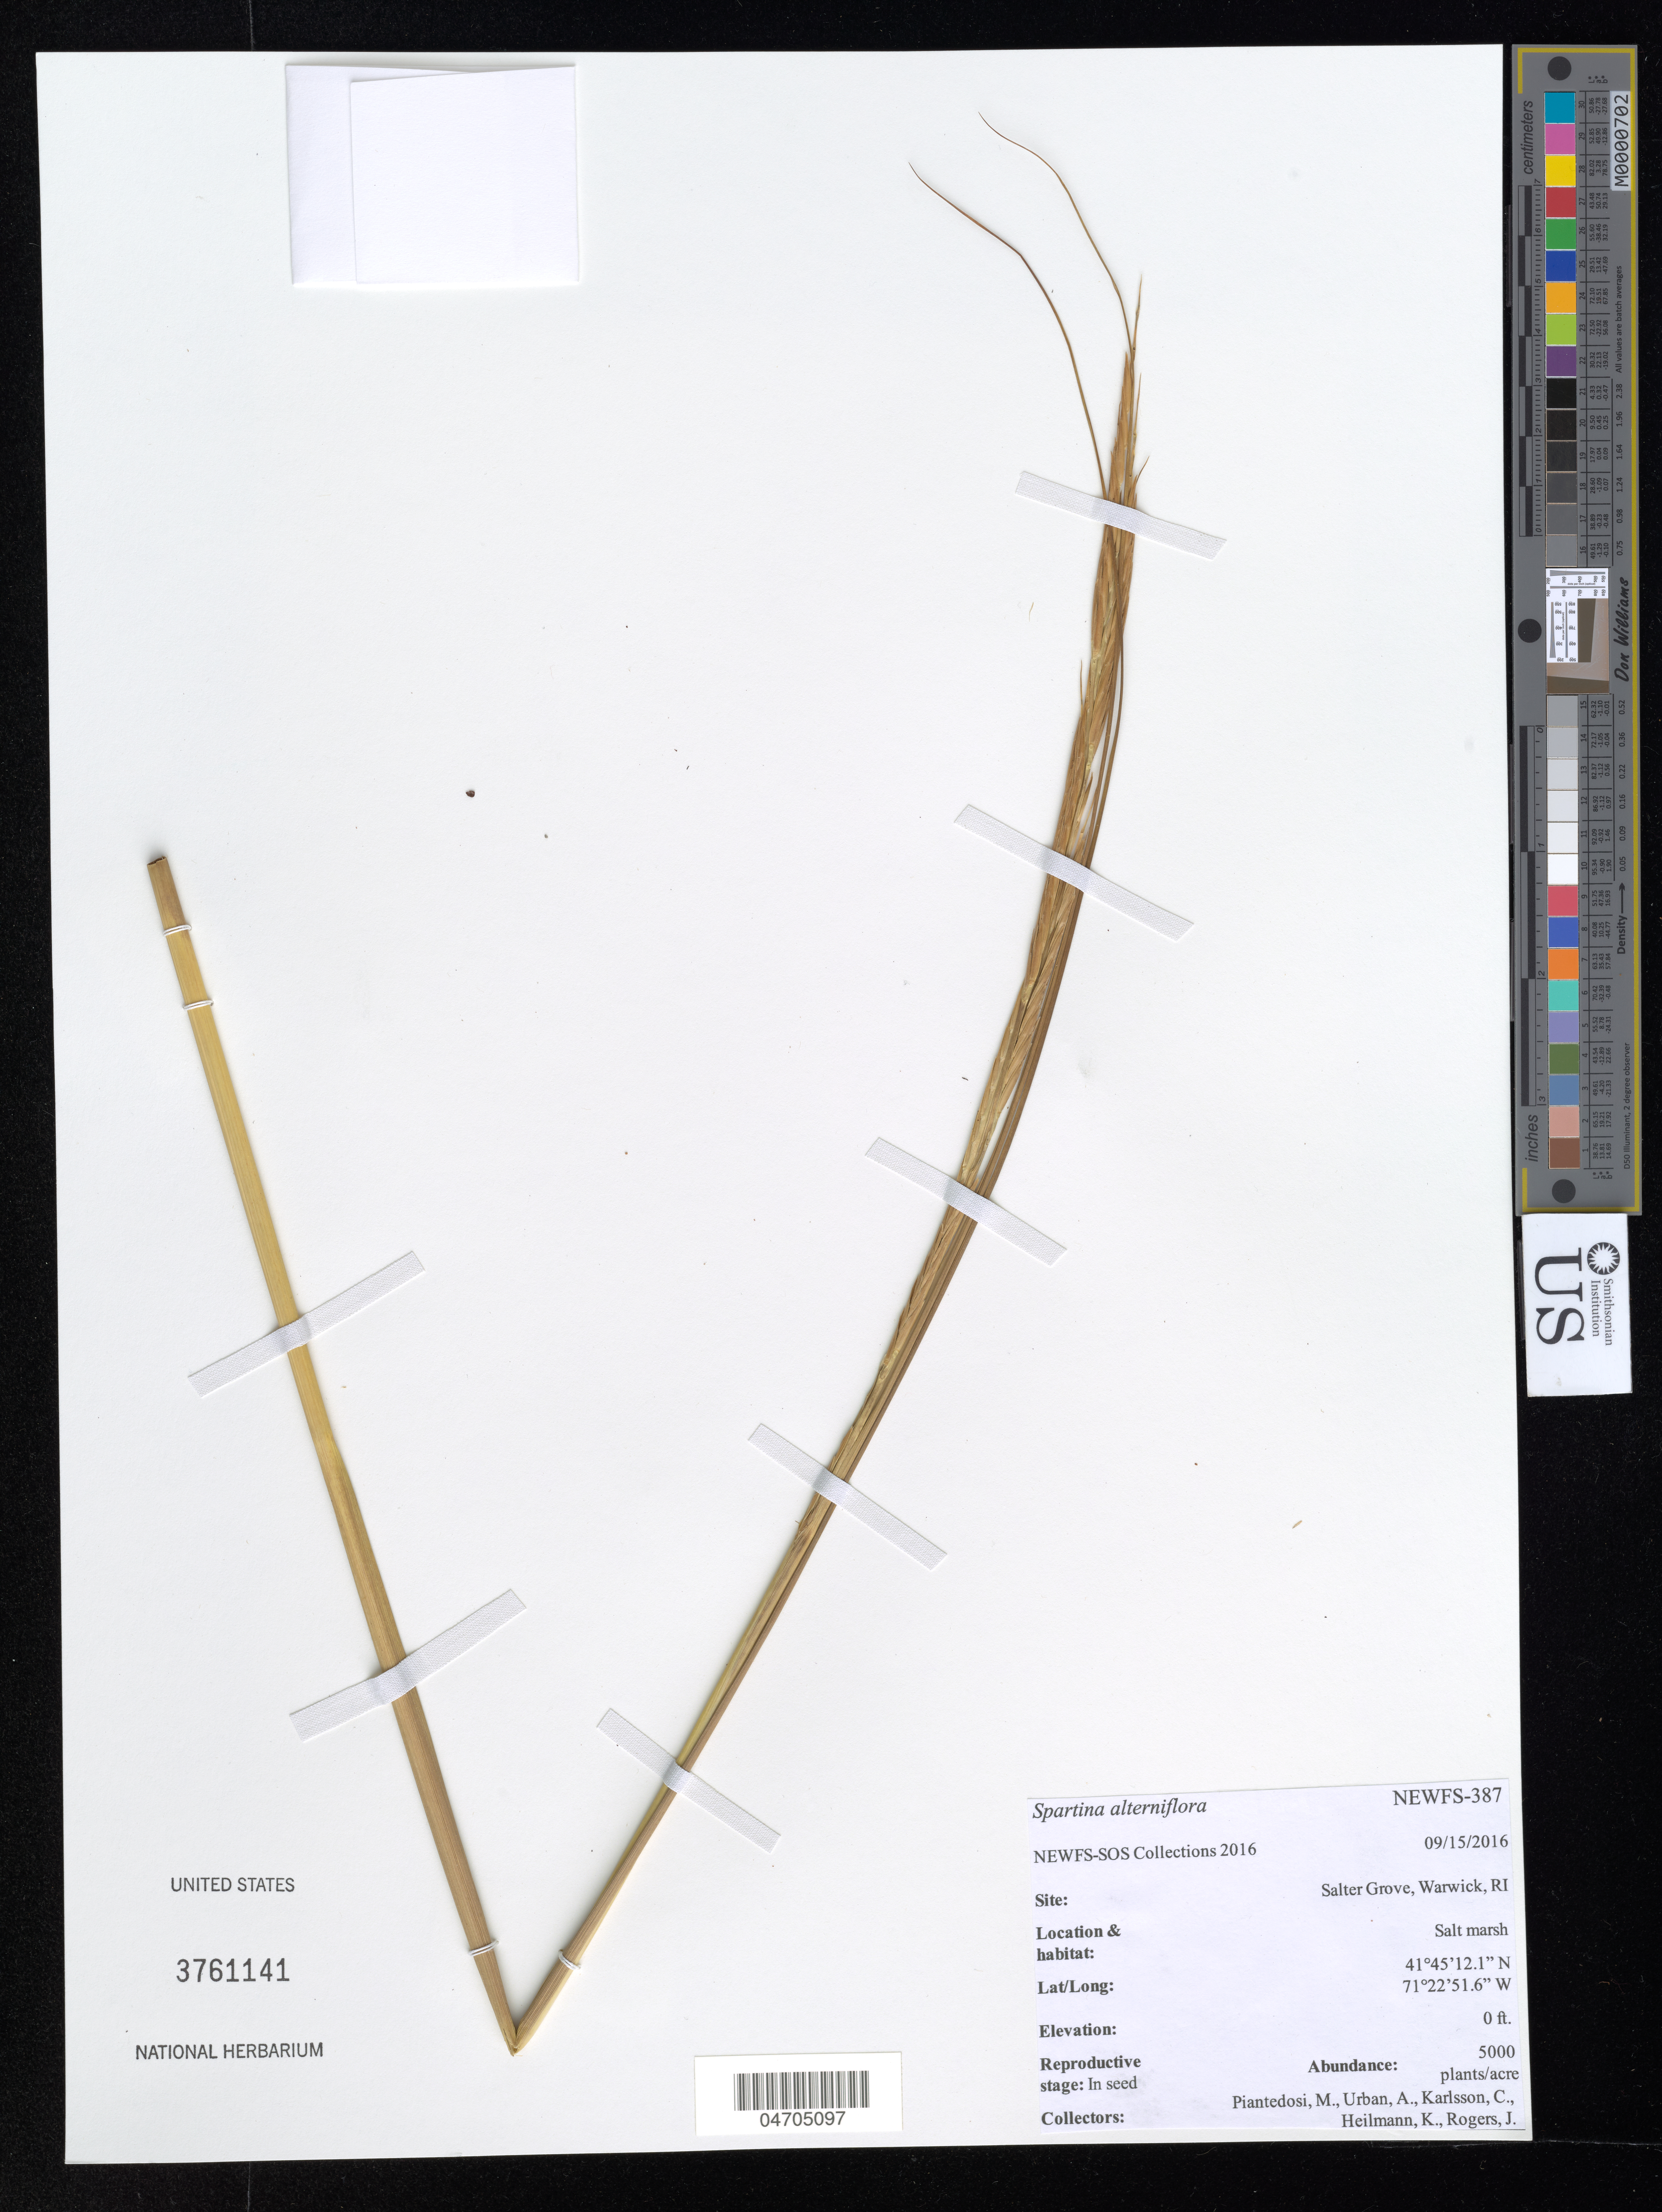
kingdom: Plantae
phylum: Tracheophyta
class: Liliopsida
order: Poales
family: Poaceae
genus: Spartina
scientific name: Spartina alterniflora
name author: Loisel.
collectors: M. Piantedosi, A. Urban, C. Karlsson, K. Heilmann & J. Rogers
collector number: NEWFS-387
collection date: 2016-09-15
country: United States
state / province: Rhode Island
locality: Salter Grove, Warwick.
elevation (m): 0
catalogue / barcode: US 3761141